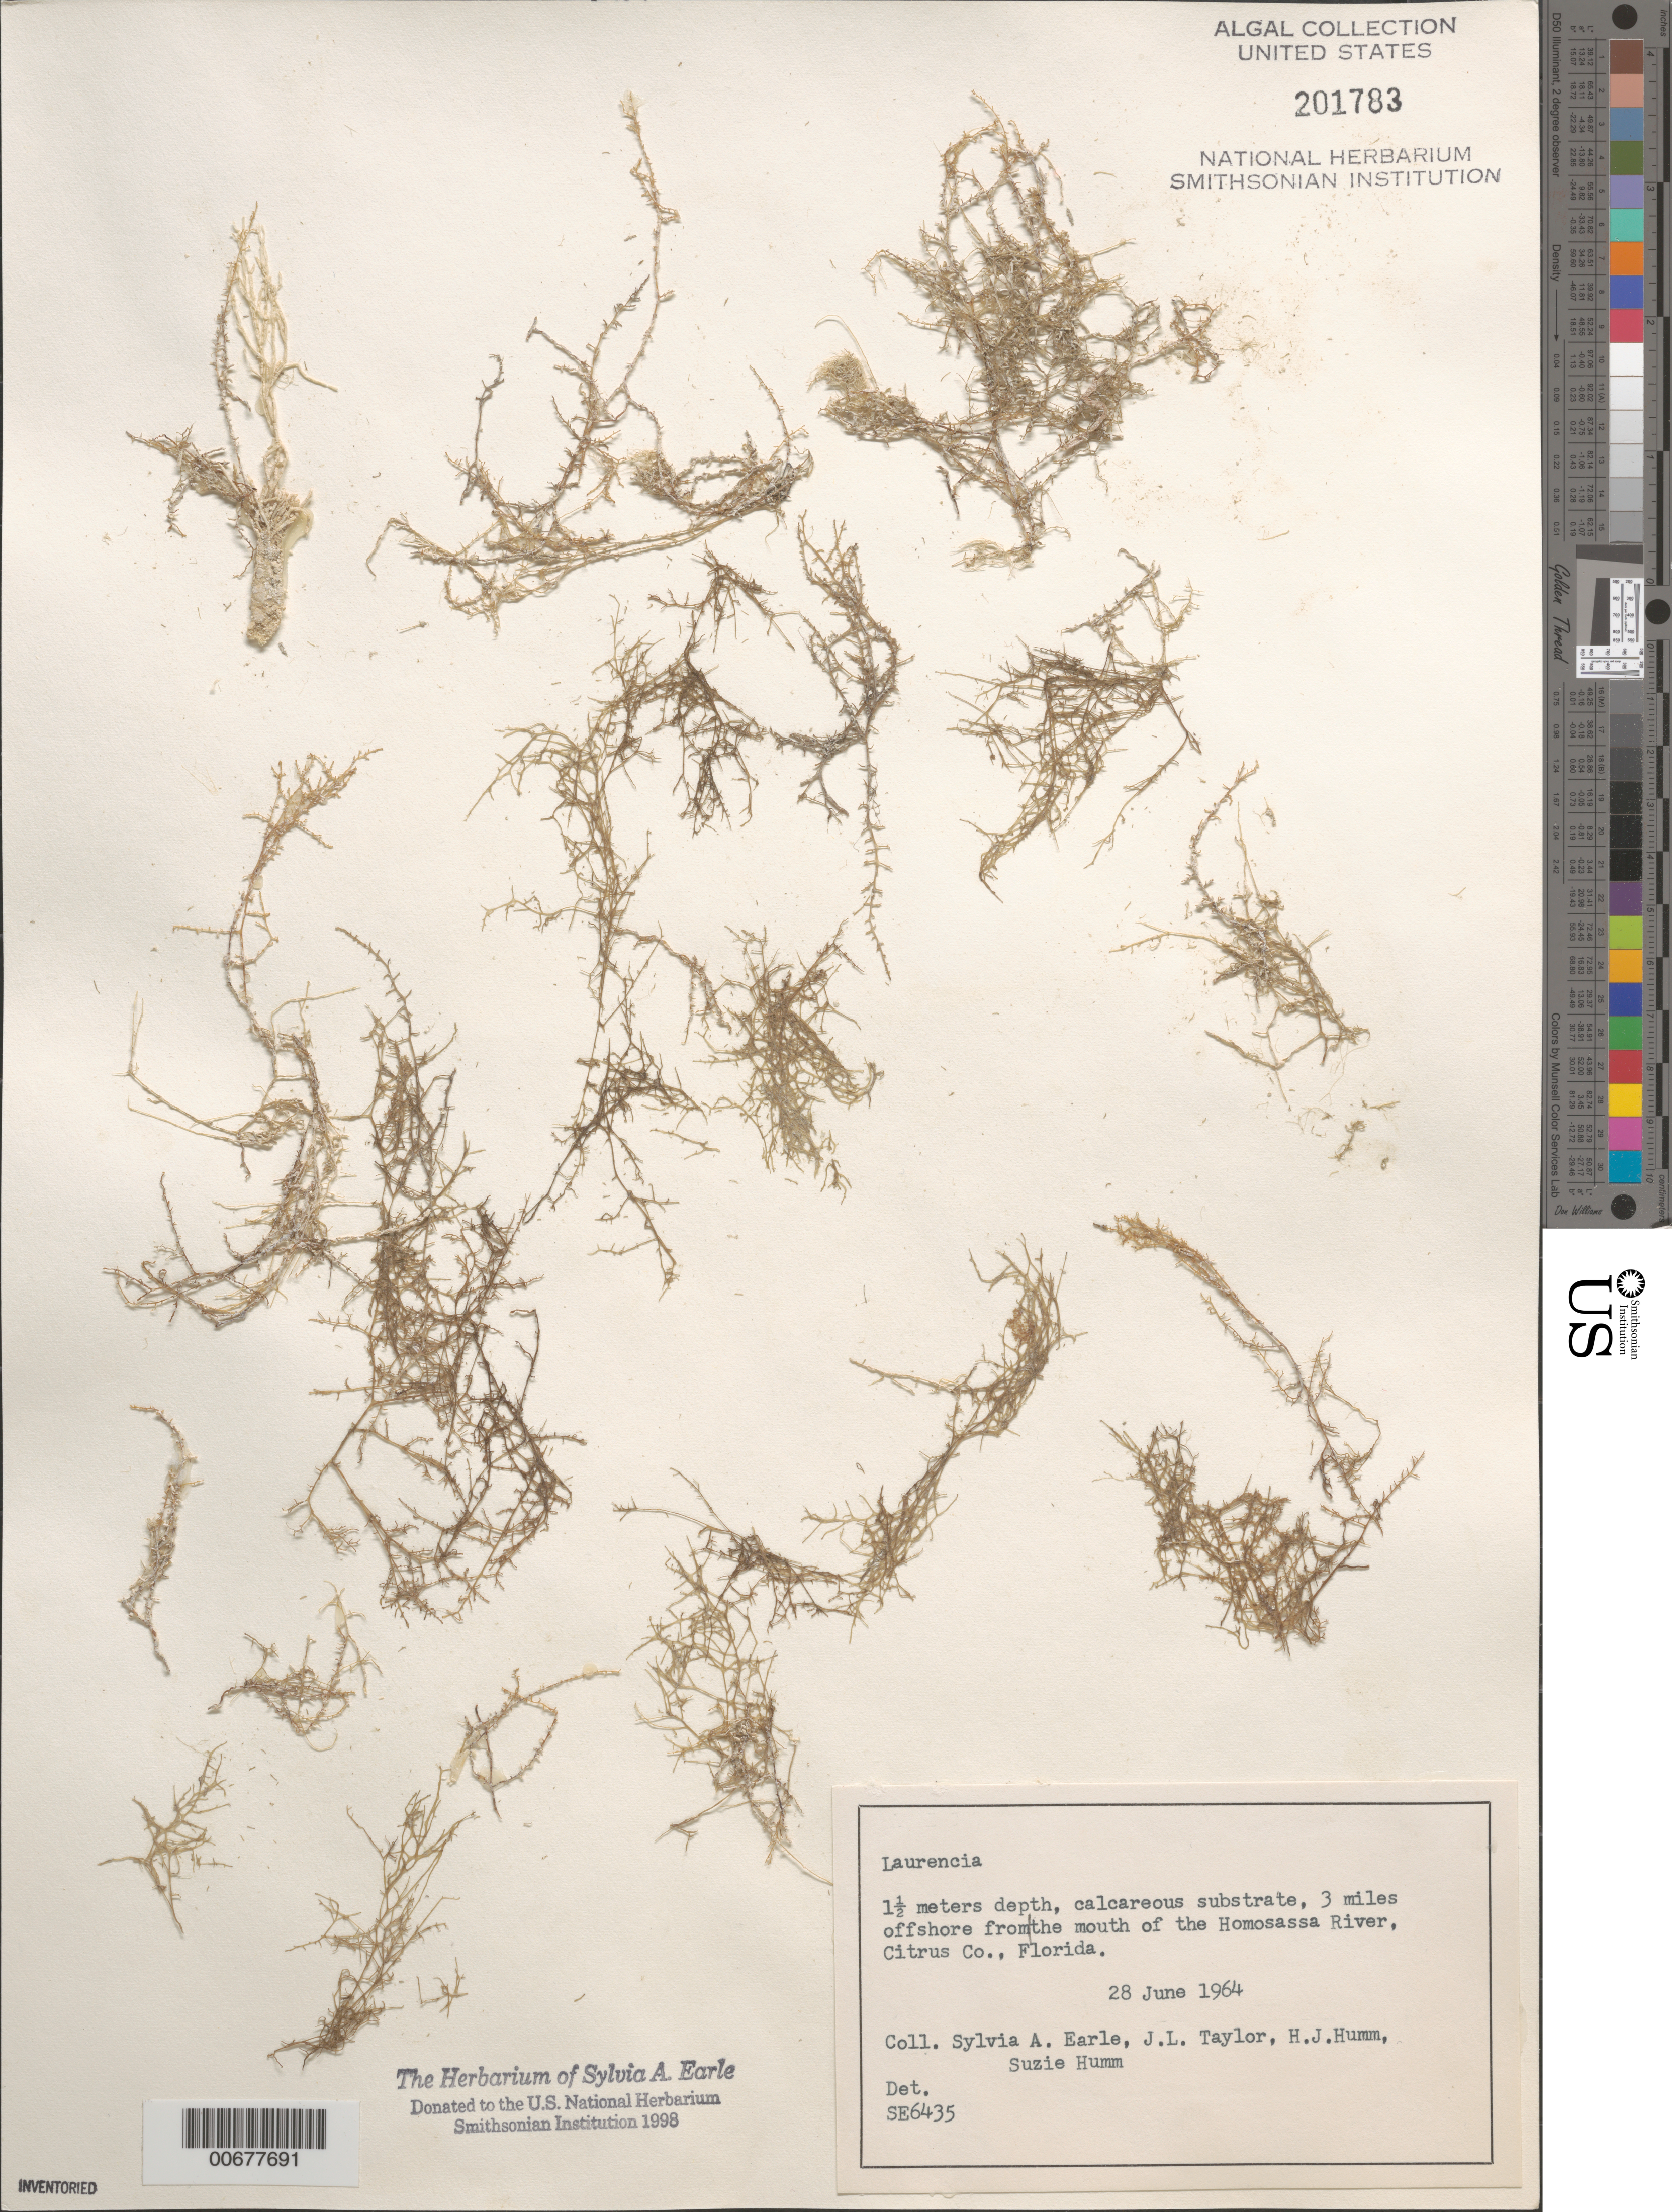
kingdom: Plantae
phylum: Rhodophyta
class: Florideophyceae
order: Ceramiales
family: Rhodomelaceae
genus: Laurencia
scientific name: Laurencia sp.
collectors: S. A. Earle, J. L. Taylor, H. J. Humm & S. Humm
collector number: SE 6435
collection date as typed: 28 Jun 1964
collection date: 1964-06-28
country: United States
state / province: Florida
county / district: Citrus County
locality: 3 miles off Homosassa River mouth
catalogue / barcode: US 201783